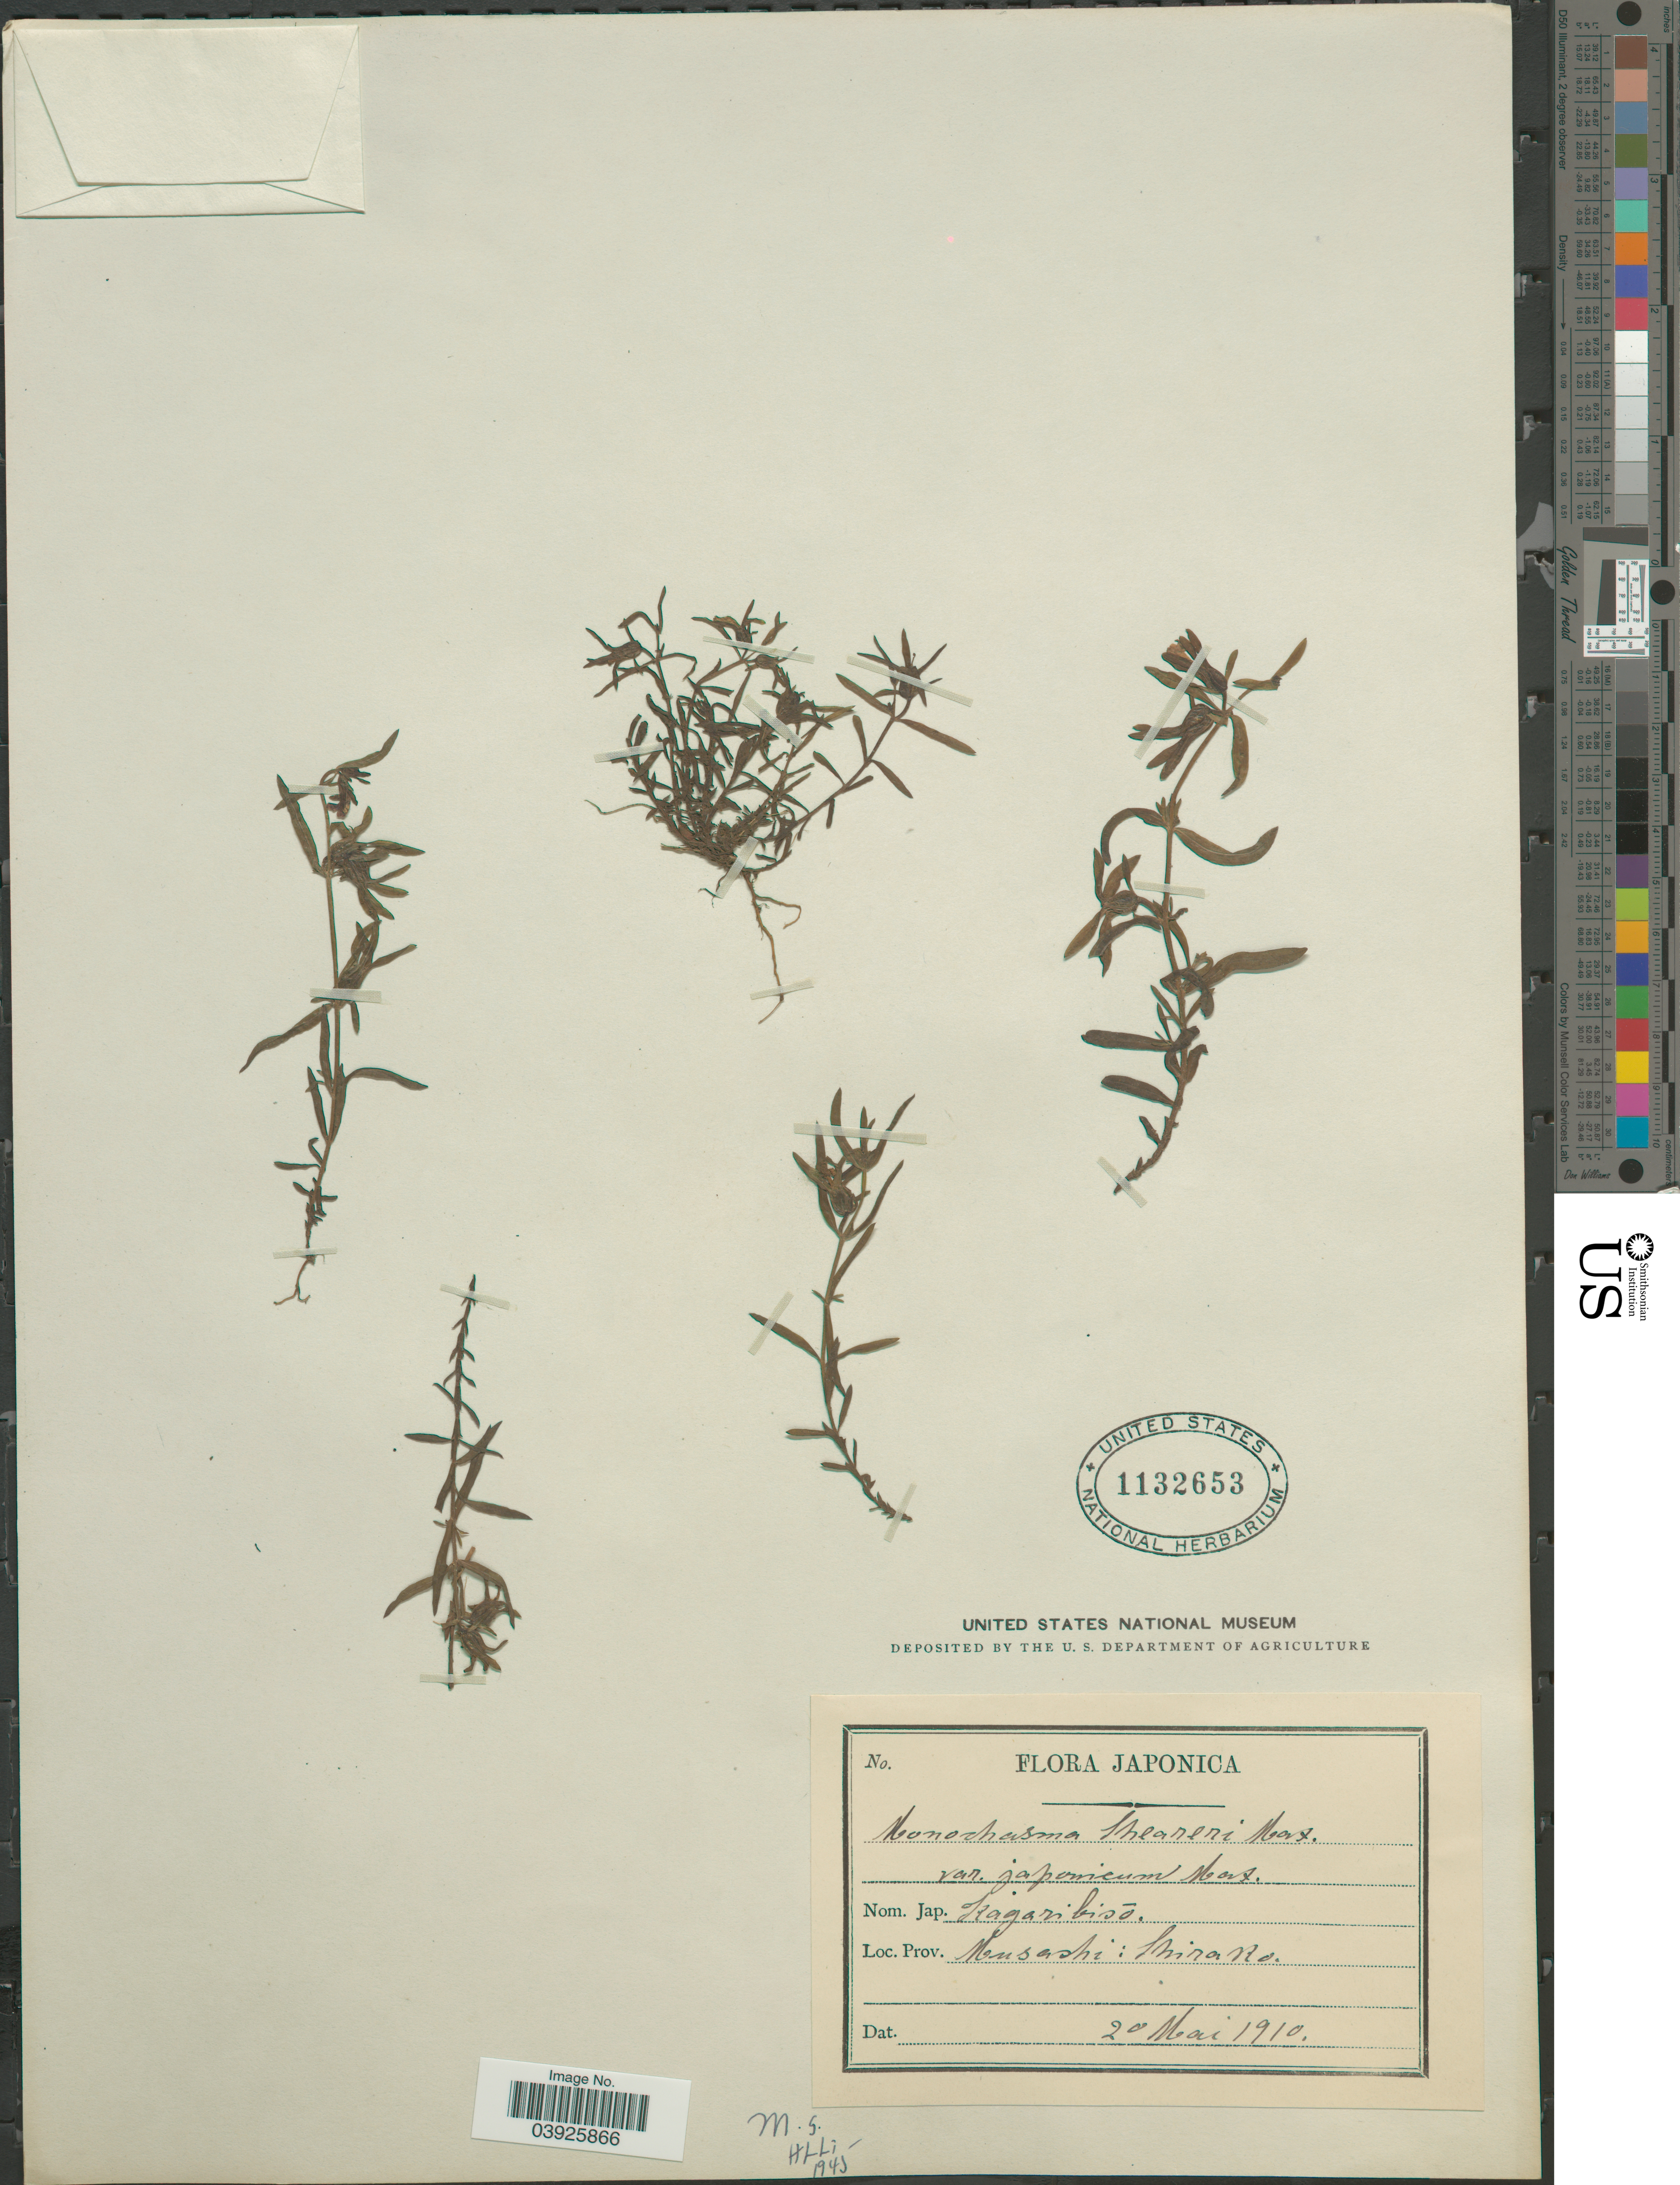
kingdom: Plantae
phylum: Tracheophyta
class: Magnoliopsida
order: Lamiales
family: Orobanchaceae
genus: Monochasma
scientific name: Monochasma sheareri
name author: (S. Moore) Maxim. ex Franch. & Sav.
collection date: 1910-05-20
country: Japan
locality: Musashi: Shirako.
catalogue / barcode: US 1132653